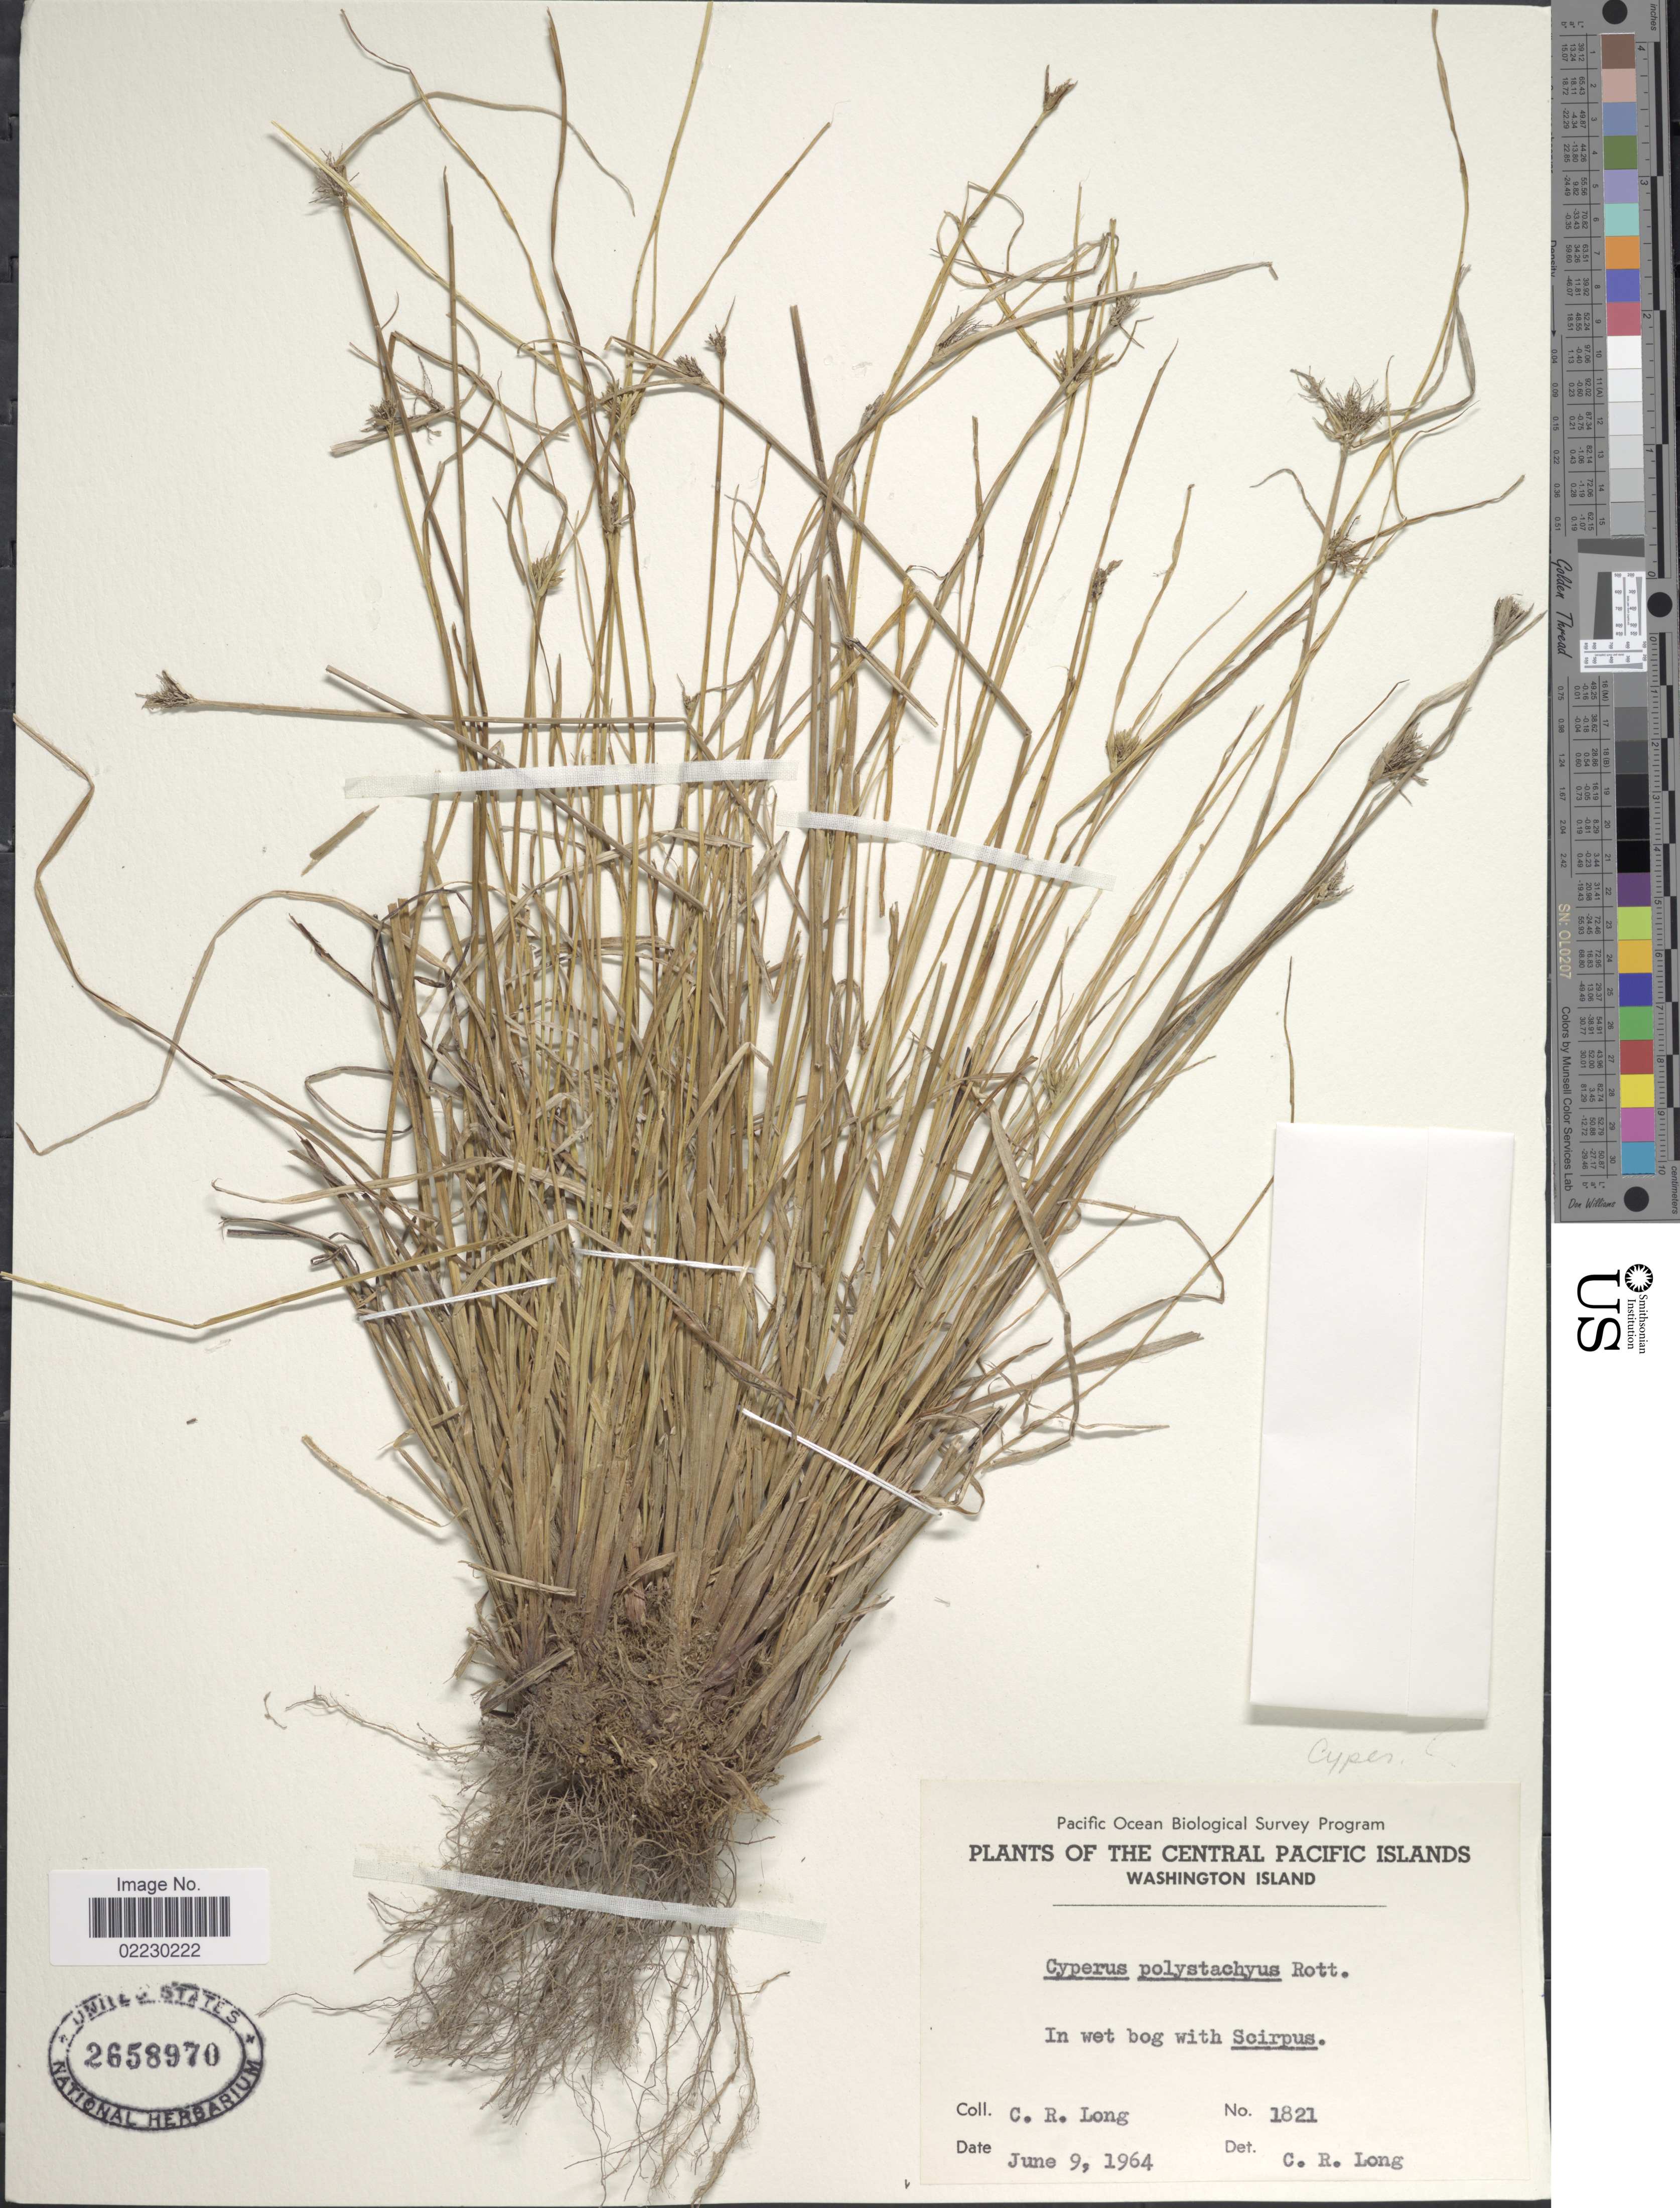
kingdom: Plantae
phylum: Tracheophyta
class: Liliopsida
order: Poales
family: Cyperaceae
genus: Cyperus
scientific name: Cyperus polystachyos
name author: Rottb.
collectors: C. R. Long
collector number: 1821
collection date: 1964-06-09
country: Kiribati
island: Teraina [Washington Island]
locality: Central Pacific Islands, Washington Island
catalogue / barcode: US 2658970